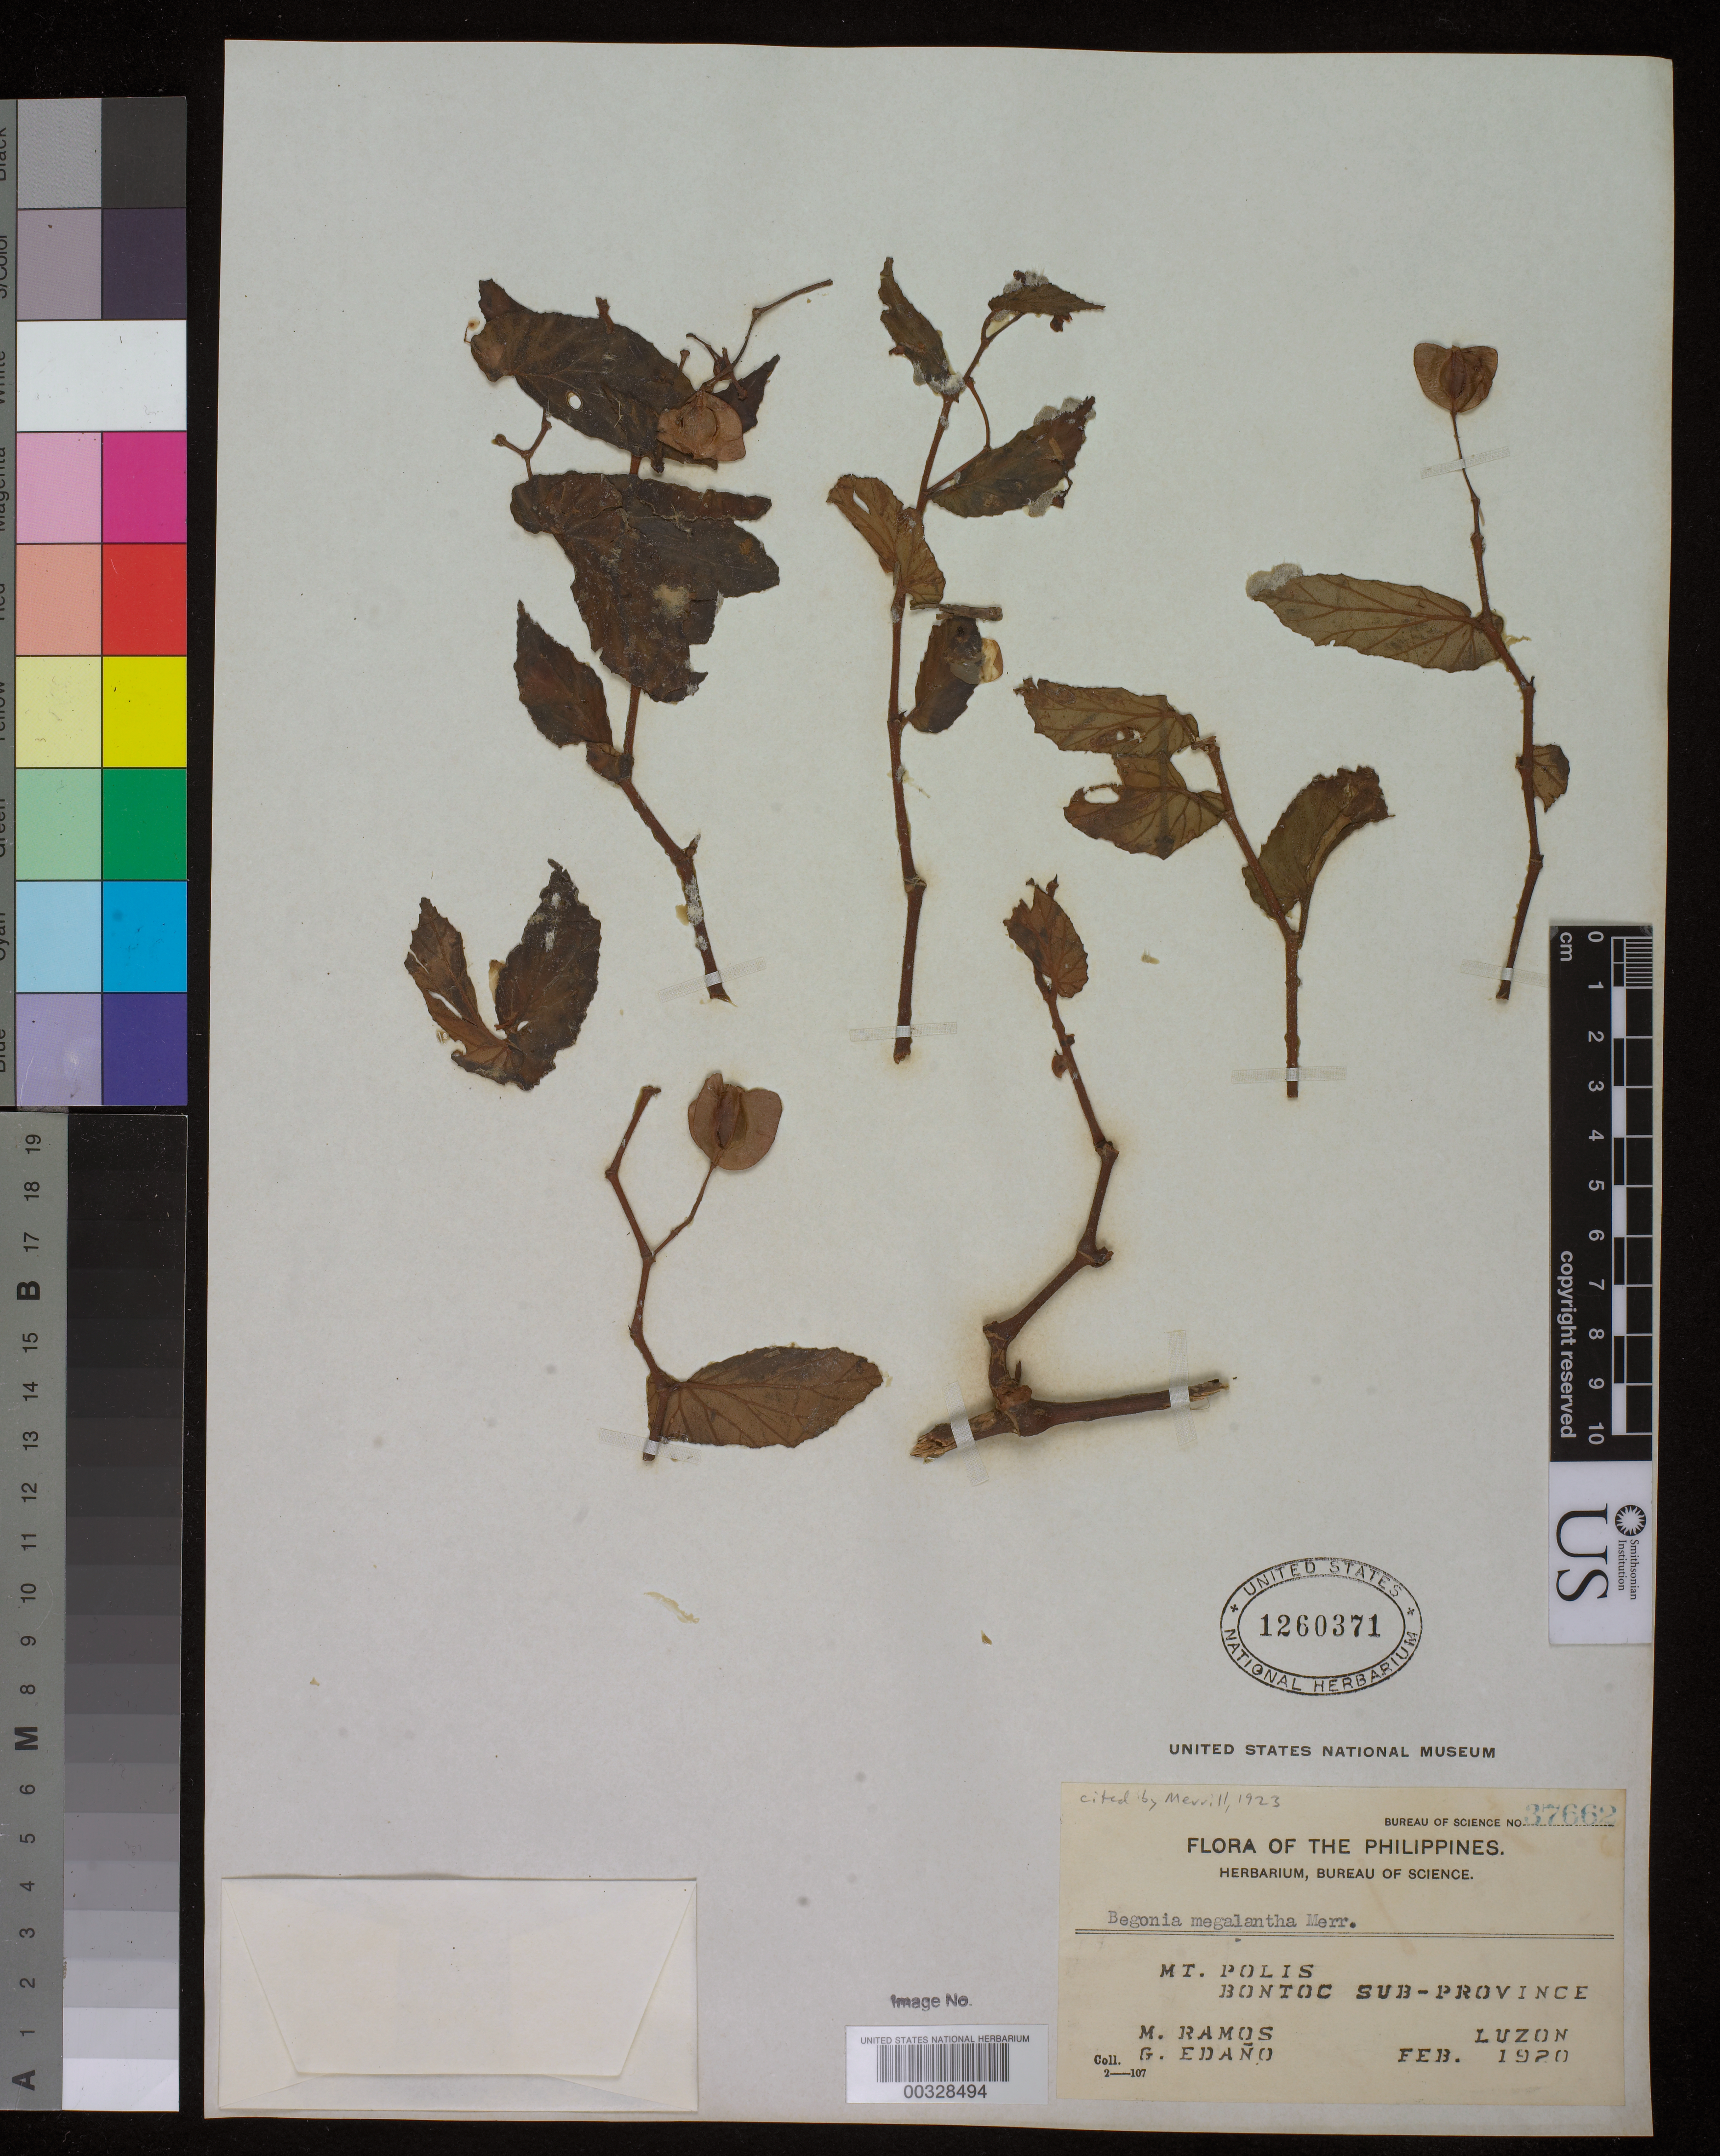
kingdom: Plantae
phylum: Tracheophyta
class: Magnoliopsida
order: Cucurbitales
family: Begoniaceae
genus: Begonia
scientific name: Begonia megalantha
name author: Merr.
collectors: M. Ramos & G. E. Edaño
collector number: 37662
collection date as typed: Feb 1920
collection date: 1920-02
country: Philippines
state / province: Cordillera (Administrative Region)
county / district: Ifugao / Mountain Province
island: Luzon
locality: Bontoc district, mt. polis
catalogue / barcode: US 1260371